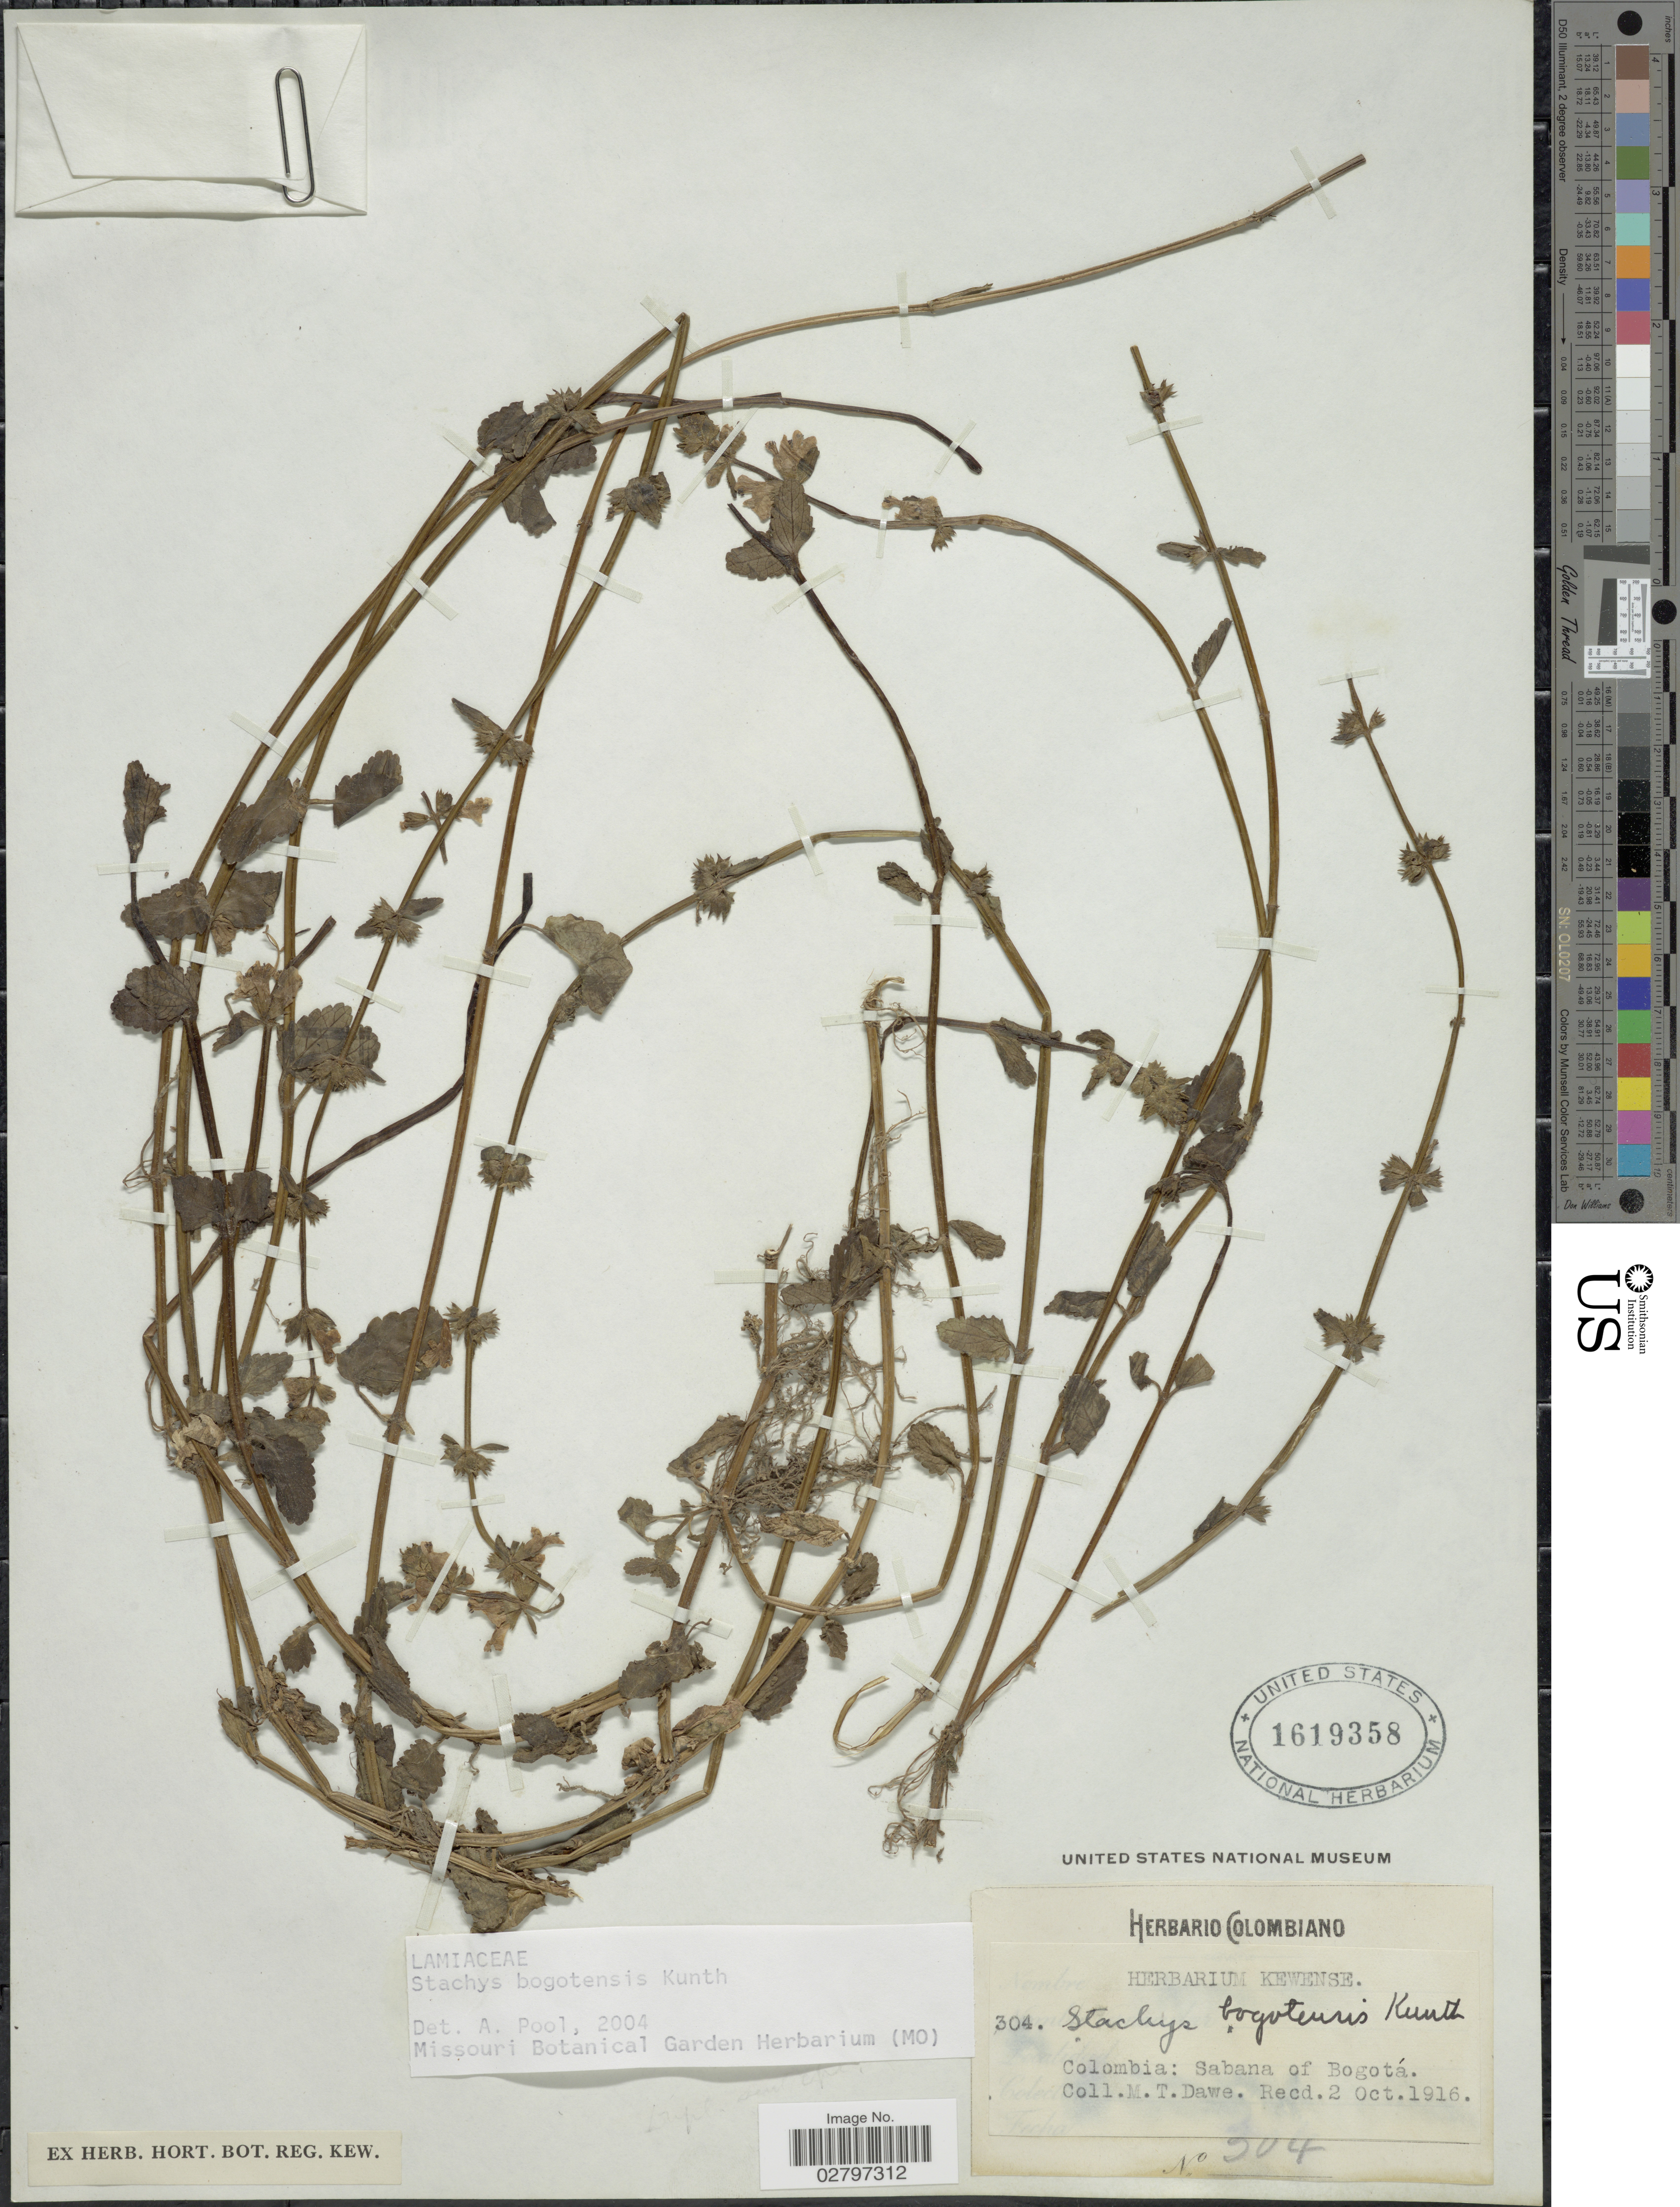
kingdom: Plantae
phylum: Tracheophyta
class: Magnoliopsida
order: Lamiales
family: Lamiaceae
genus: Stachys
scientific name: Stachys bogotensis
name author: Kunth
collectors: M. T. Dawe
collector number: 304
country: Colombia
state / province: Bogota D.C.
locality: Sabana of Bogotá.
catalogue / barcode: US 1619358